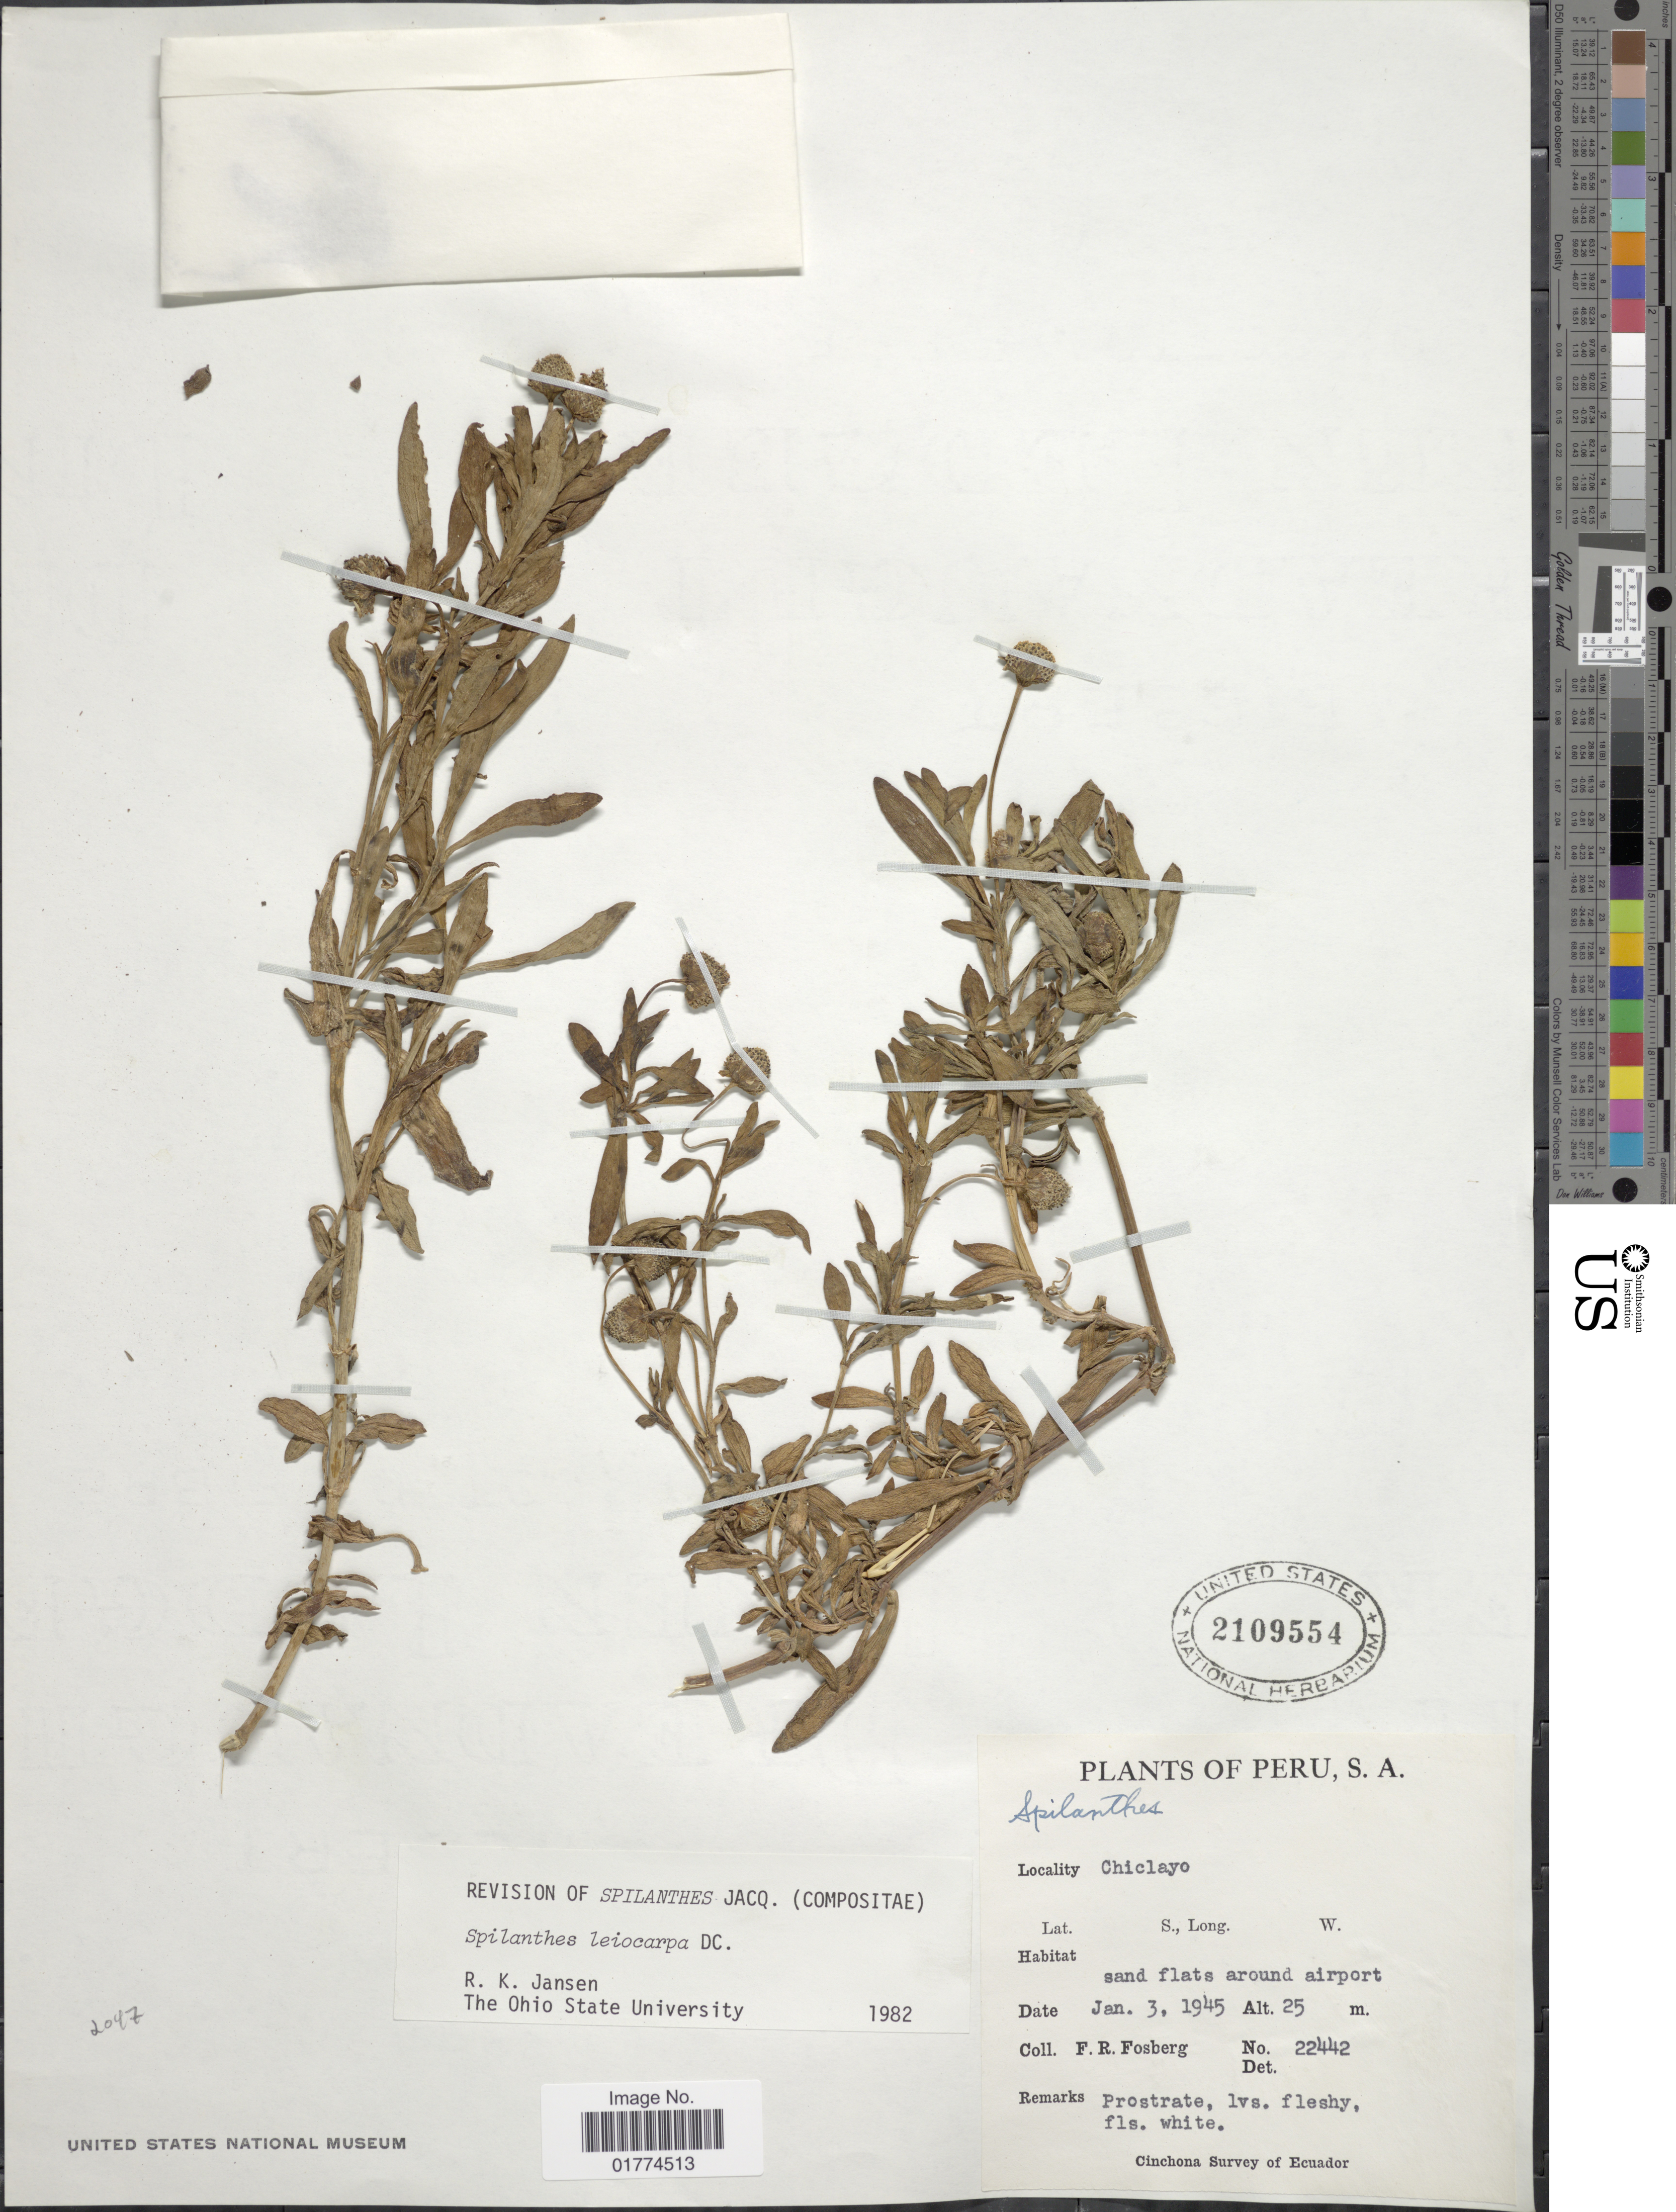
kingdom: Plantae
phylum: Tracheophyta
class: Magnoliopsida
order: Asterales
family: Asteraceae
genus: Spilanthes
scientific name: Spilanthes leiocarpa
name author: DC.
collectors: F. R. Fosberg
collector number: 22442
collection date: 1945-01-03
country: Peru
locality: Chiclayo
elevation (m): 25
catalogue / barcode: US 2109554